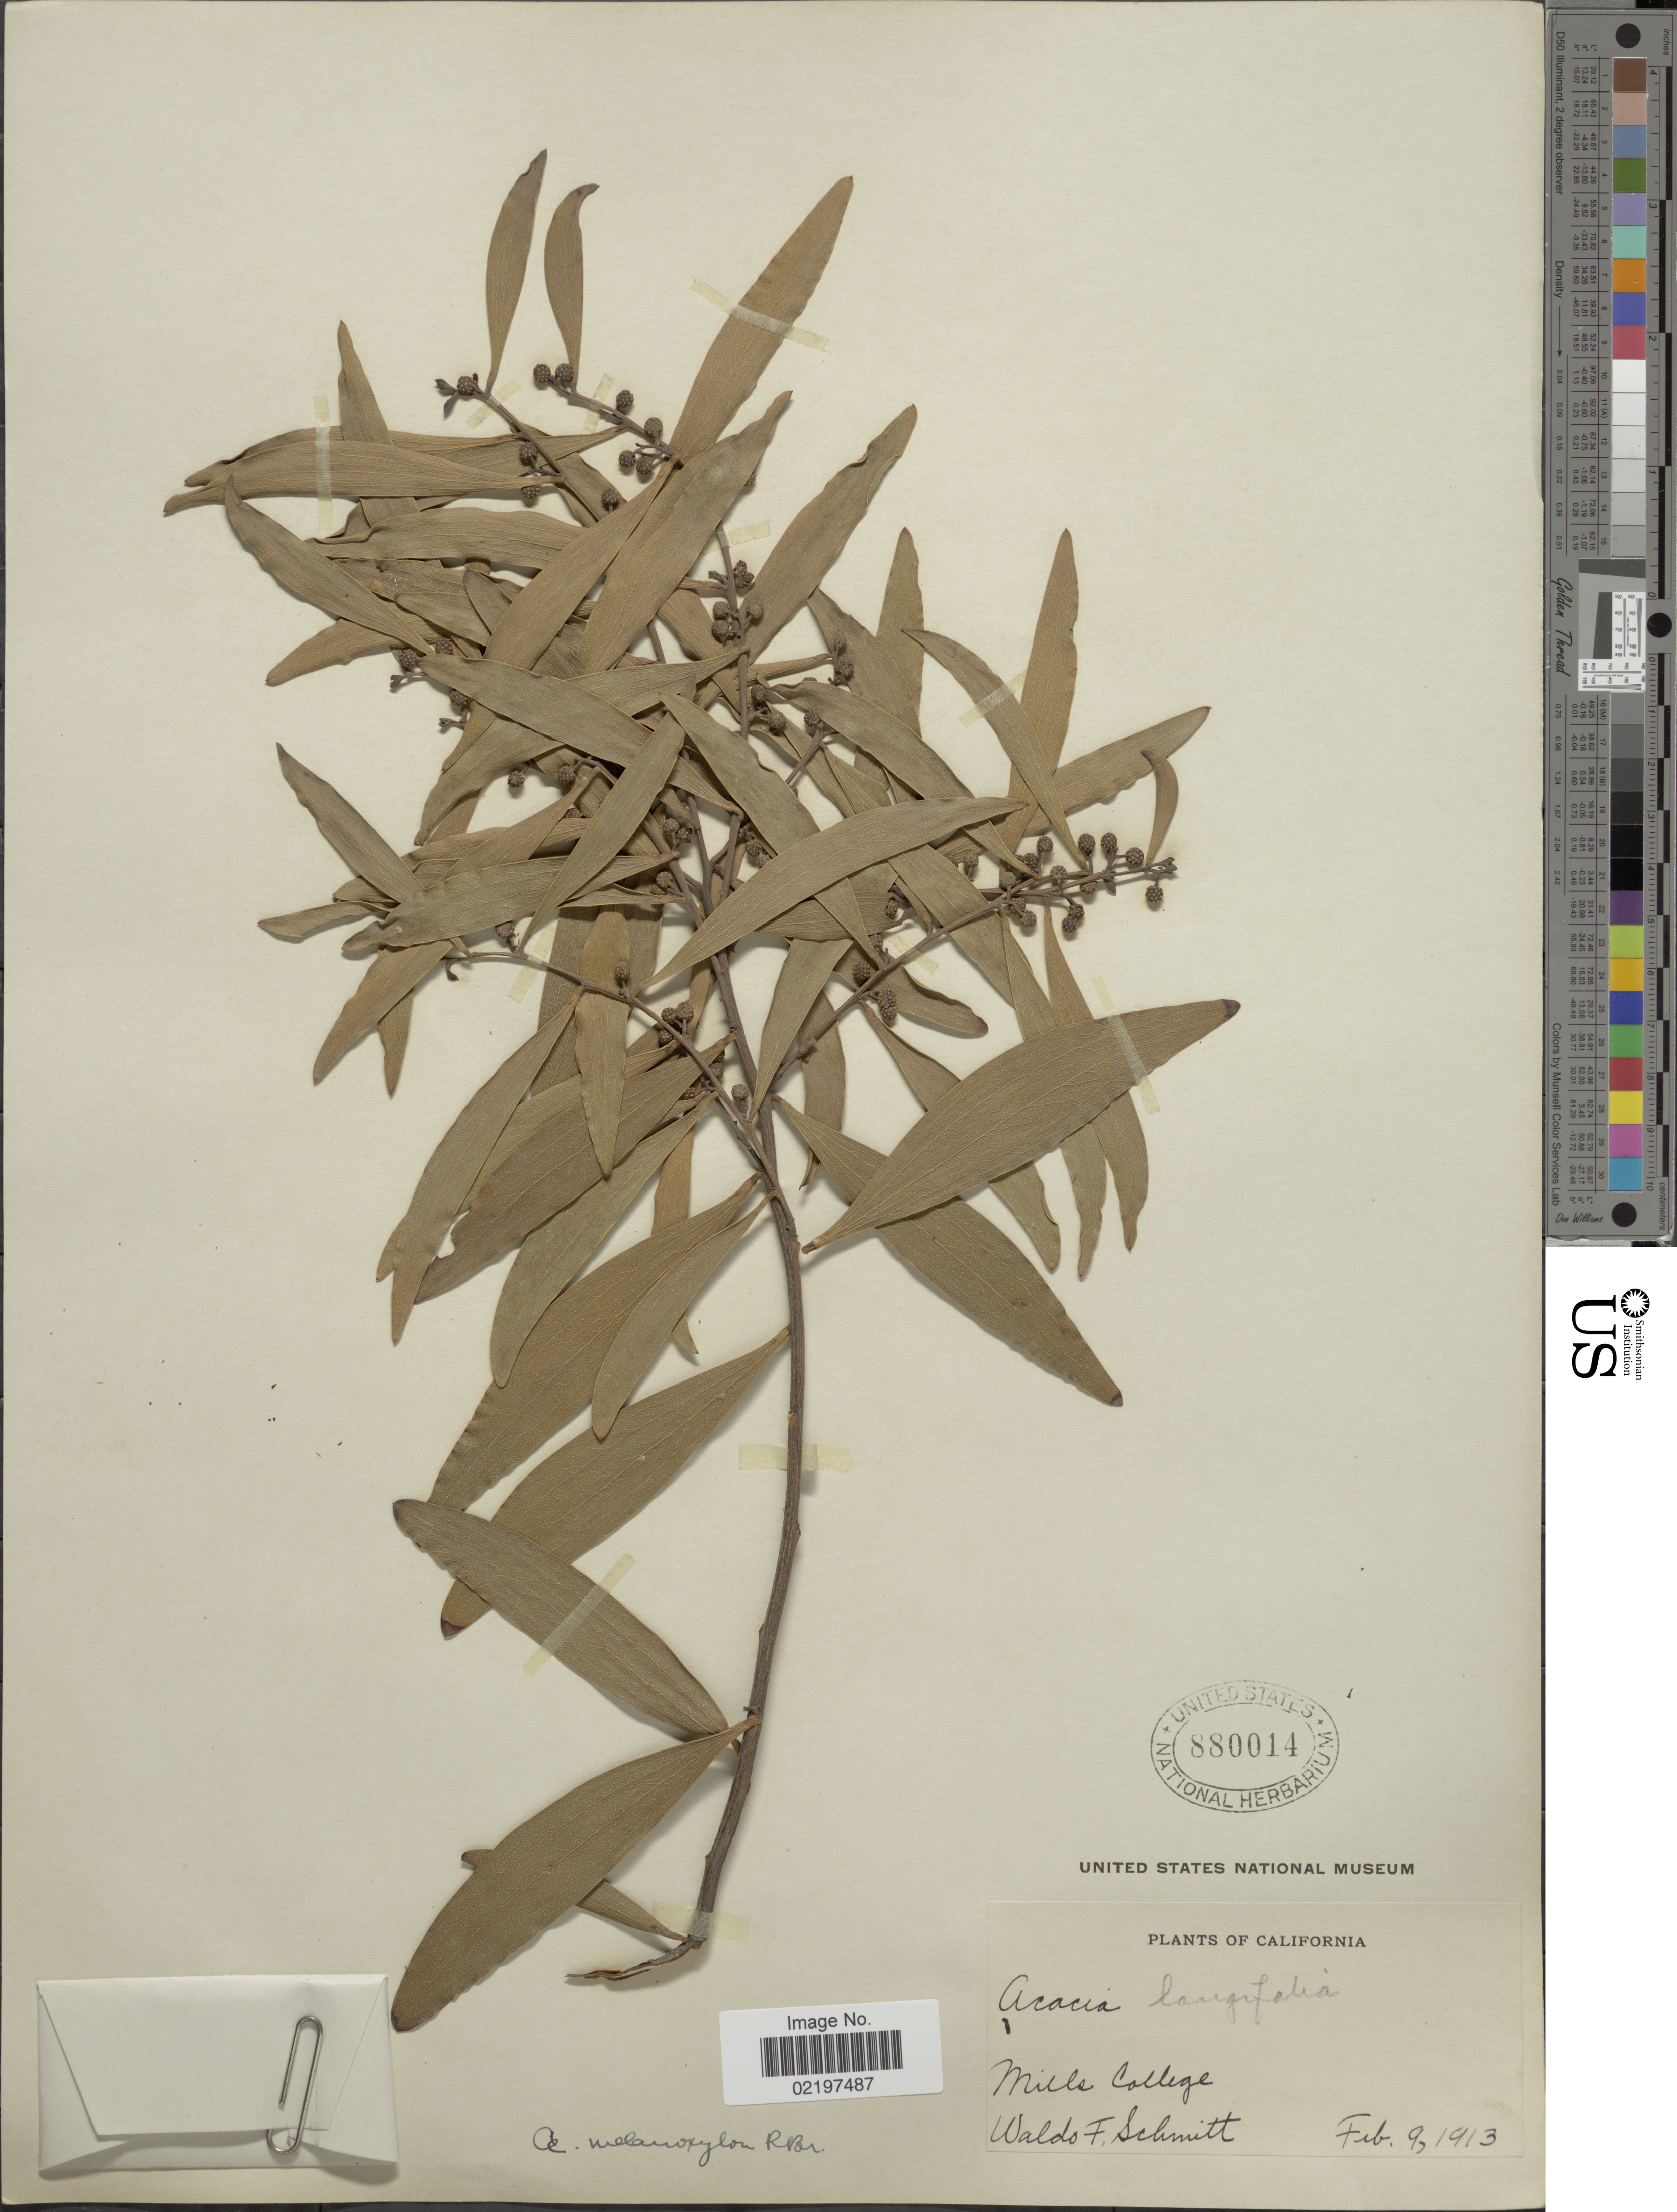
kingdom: Plantae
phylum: Tracheophyta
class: Magnoliopsida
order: Fabales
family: Fabaceae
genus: Acacia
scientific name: Acacia melanoxylon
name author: R. Br.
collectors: W. F. Schmitt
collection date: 1913-02-09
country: United States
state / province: California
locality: Mills College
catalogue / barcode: US 880014